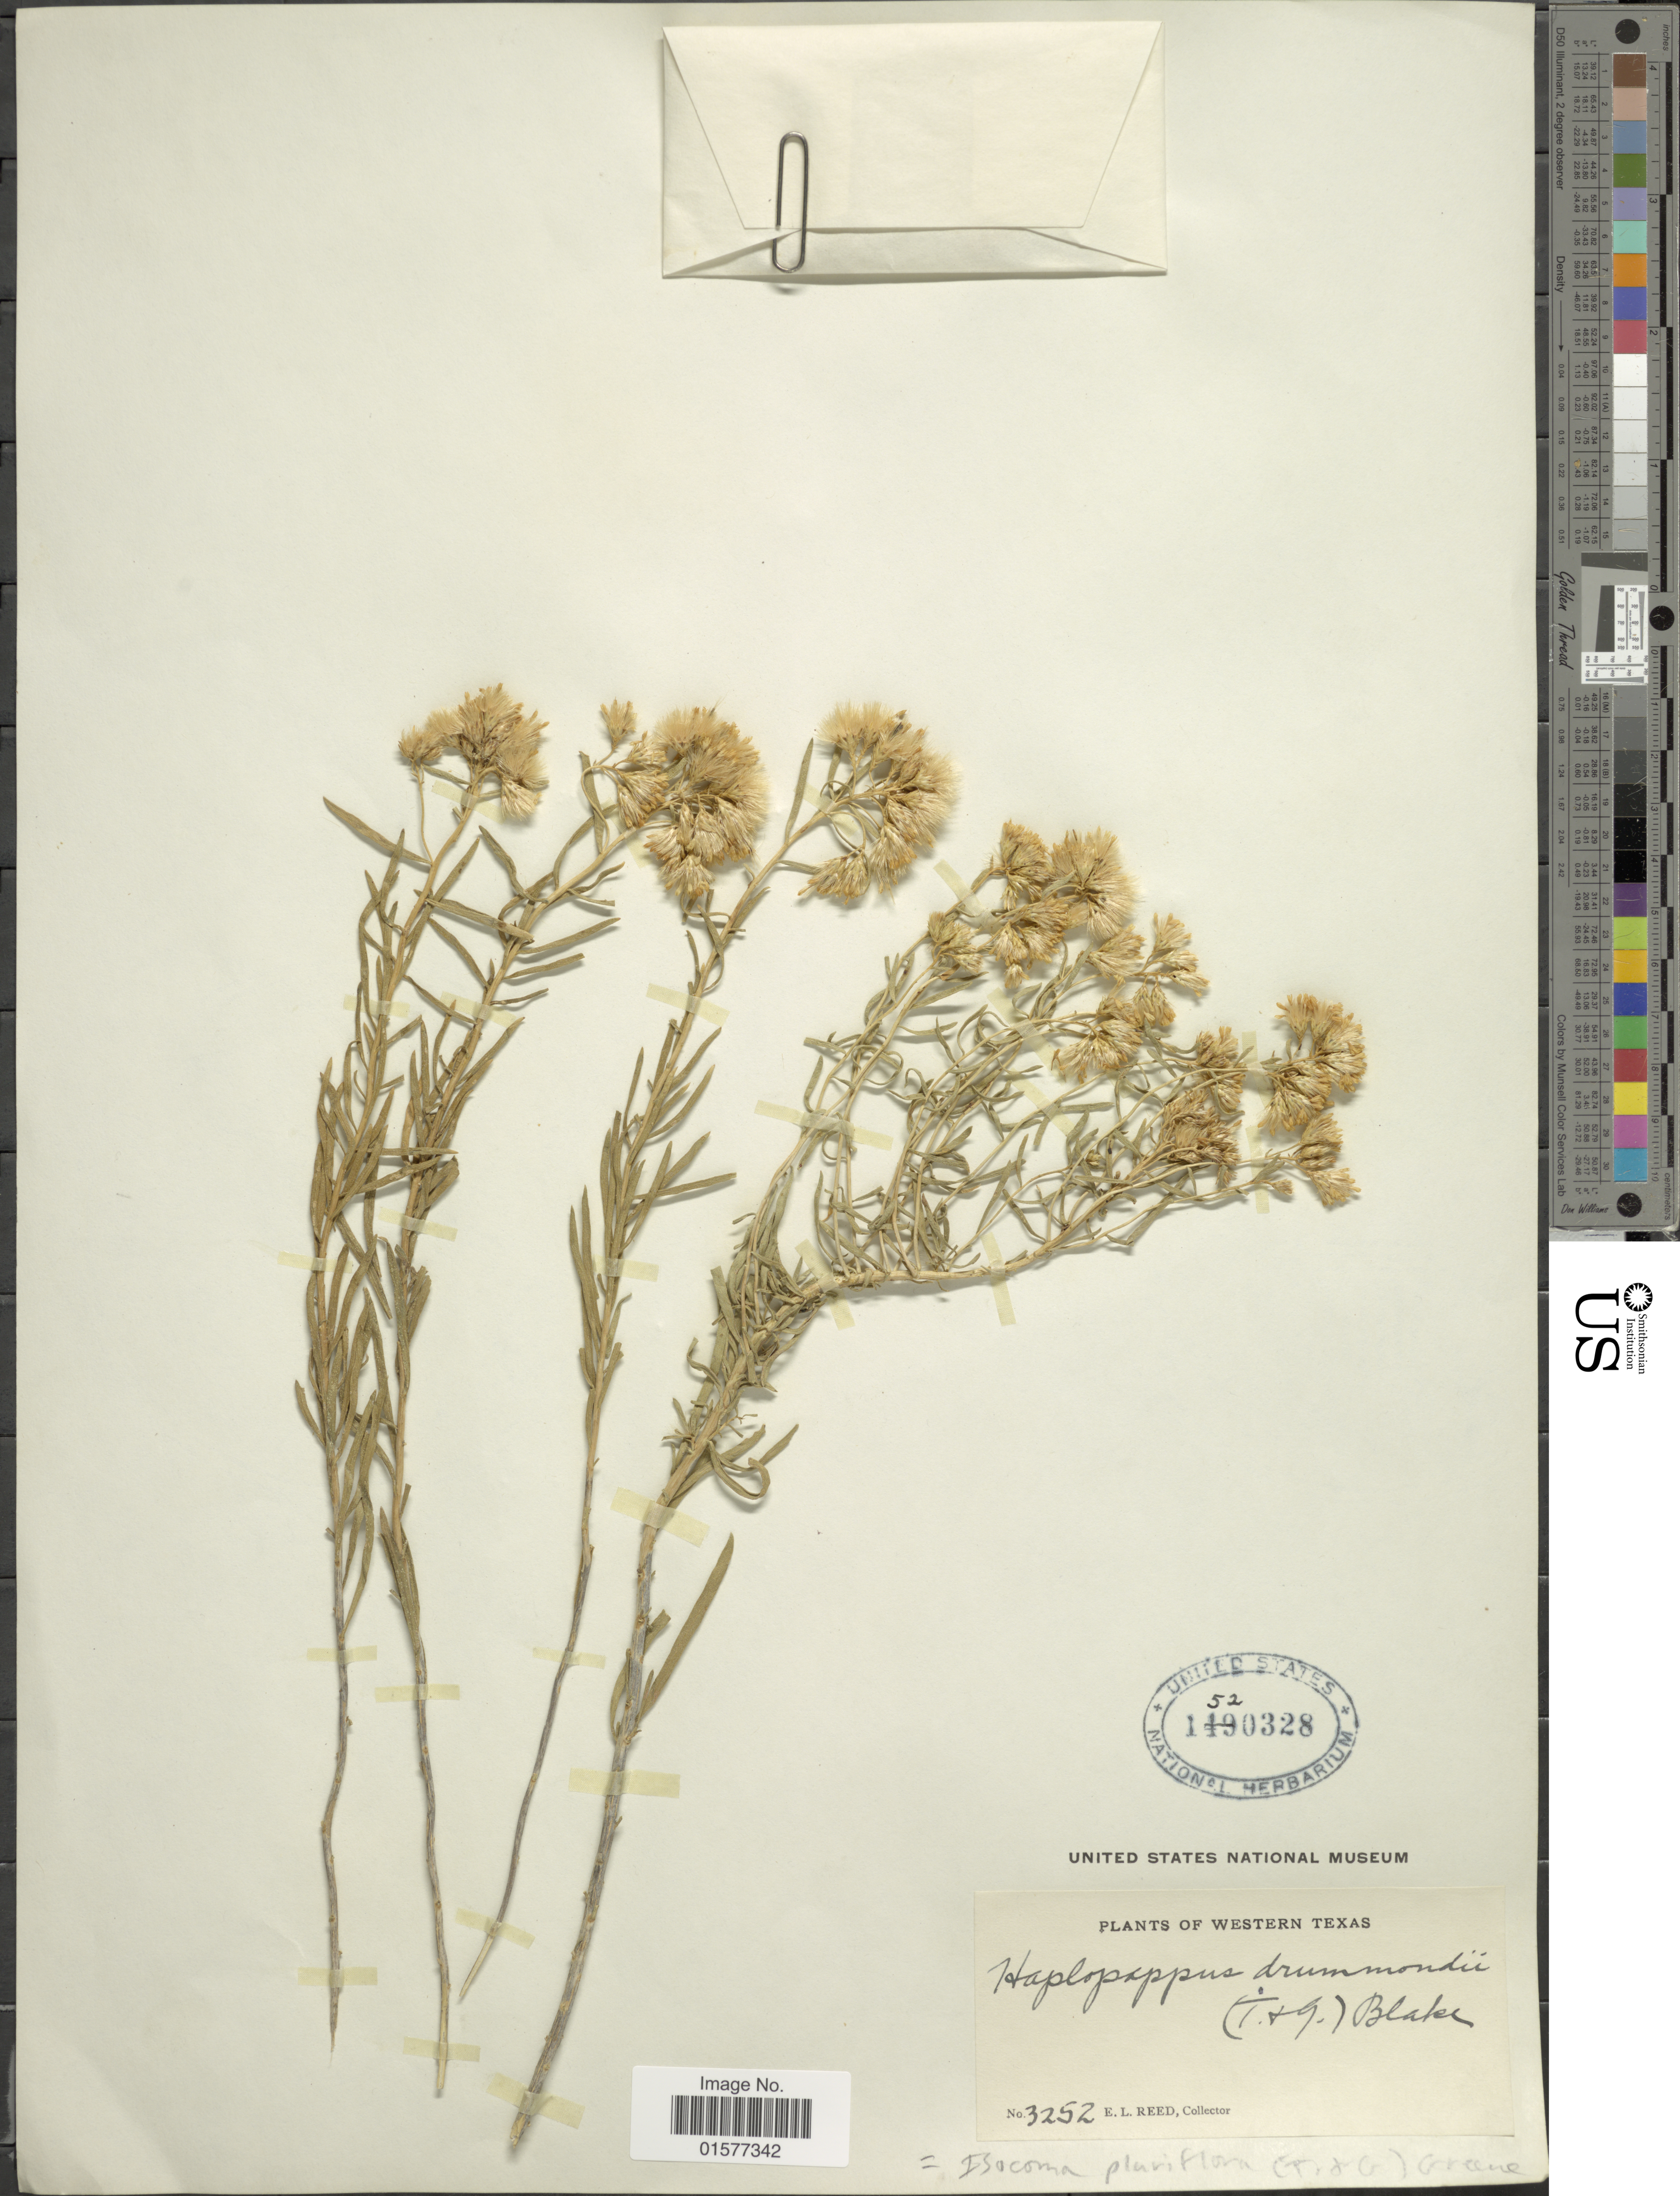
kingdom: Plantae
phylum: Tracheophyta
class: Magnoliopsida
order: Asterales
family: Asteraceae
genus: Isocoma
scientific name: Isocoma pluriflora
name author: (Torr. & A. Gray) Greene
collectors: E. Reed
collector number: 3252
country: United States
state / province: Texas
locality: Western Texas,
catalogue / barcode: US 1520328